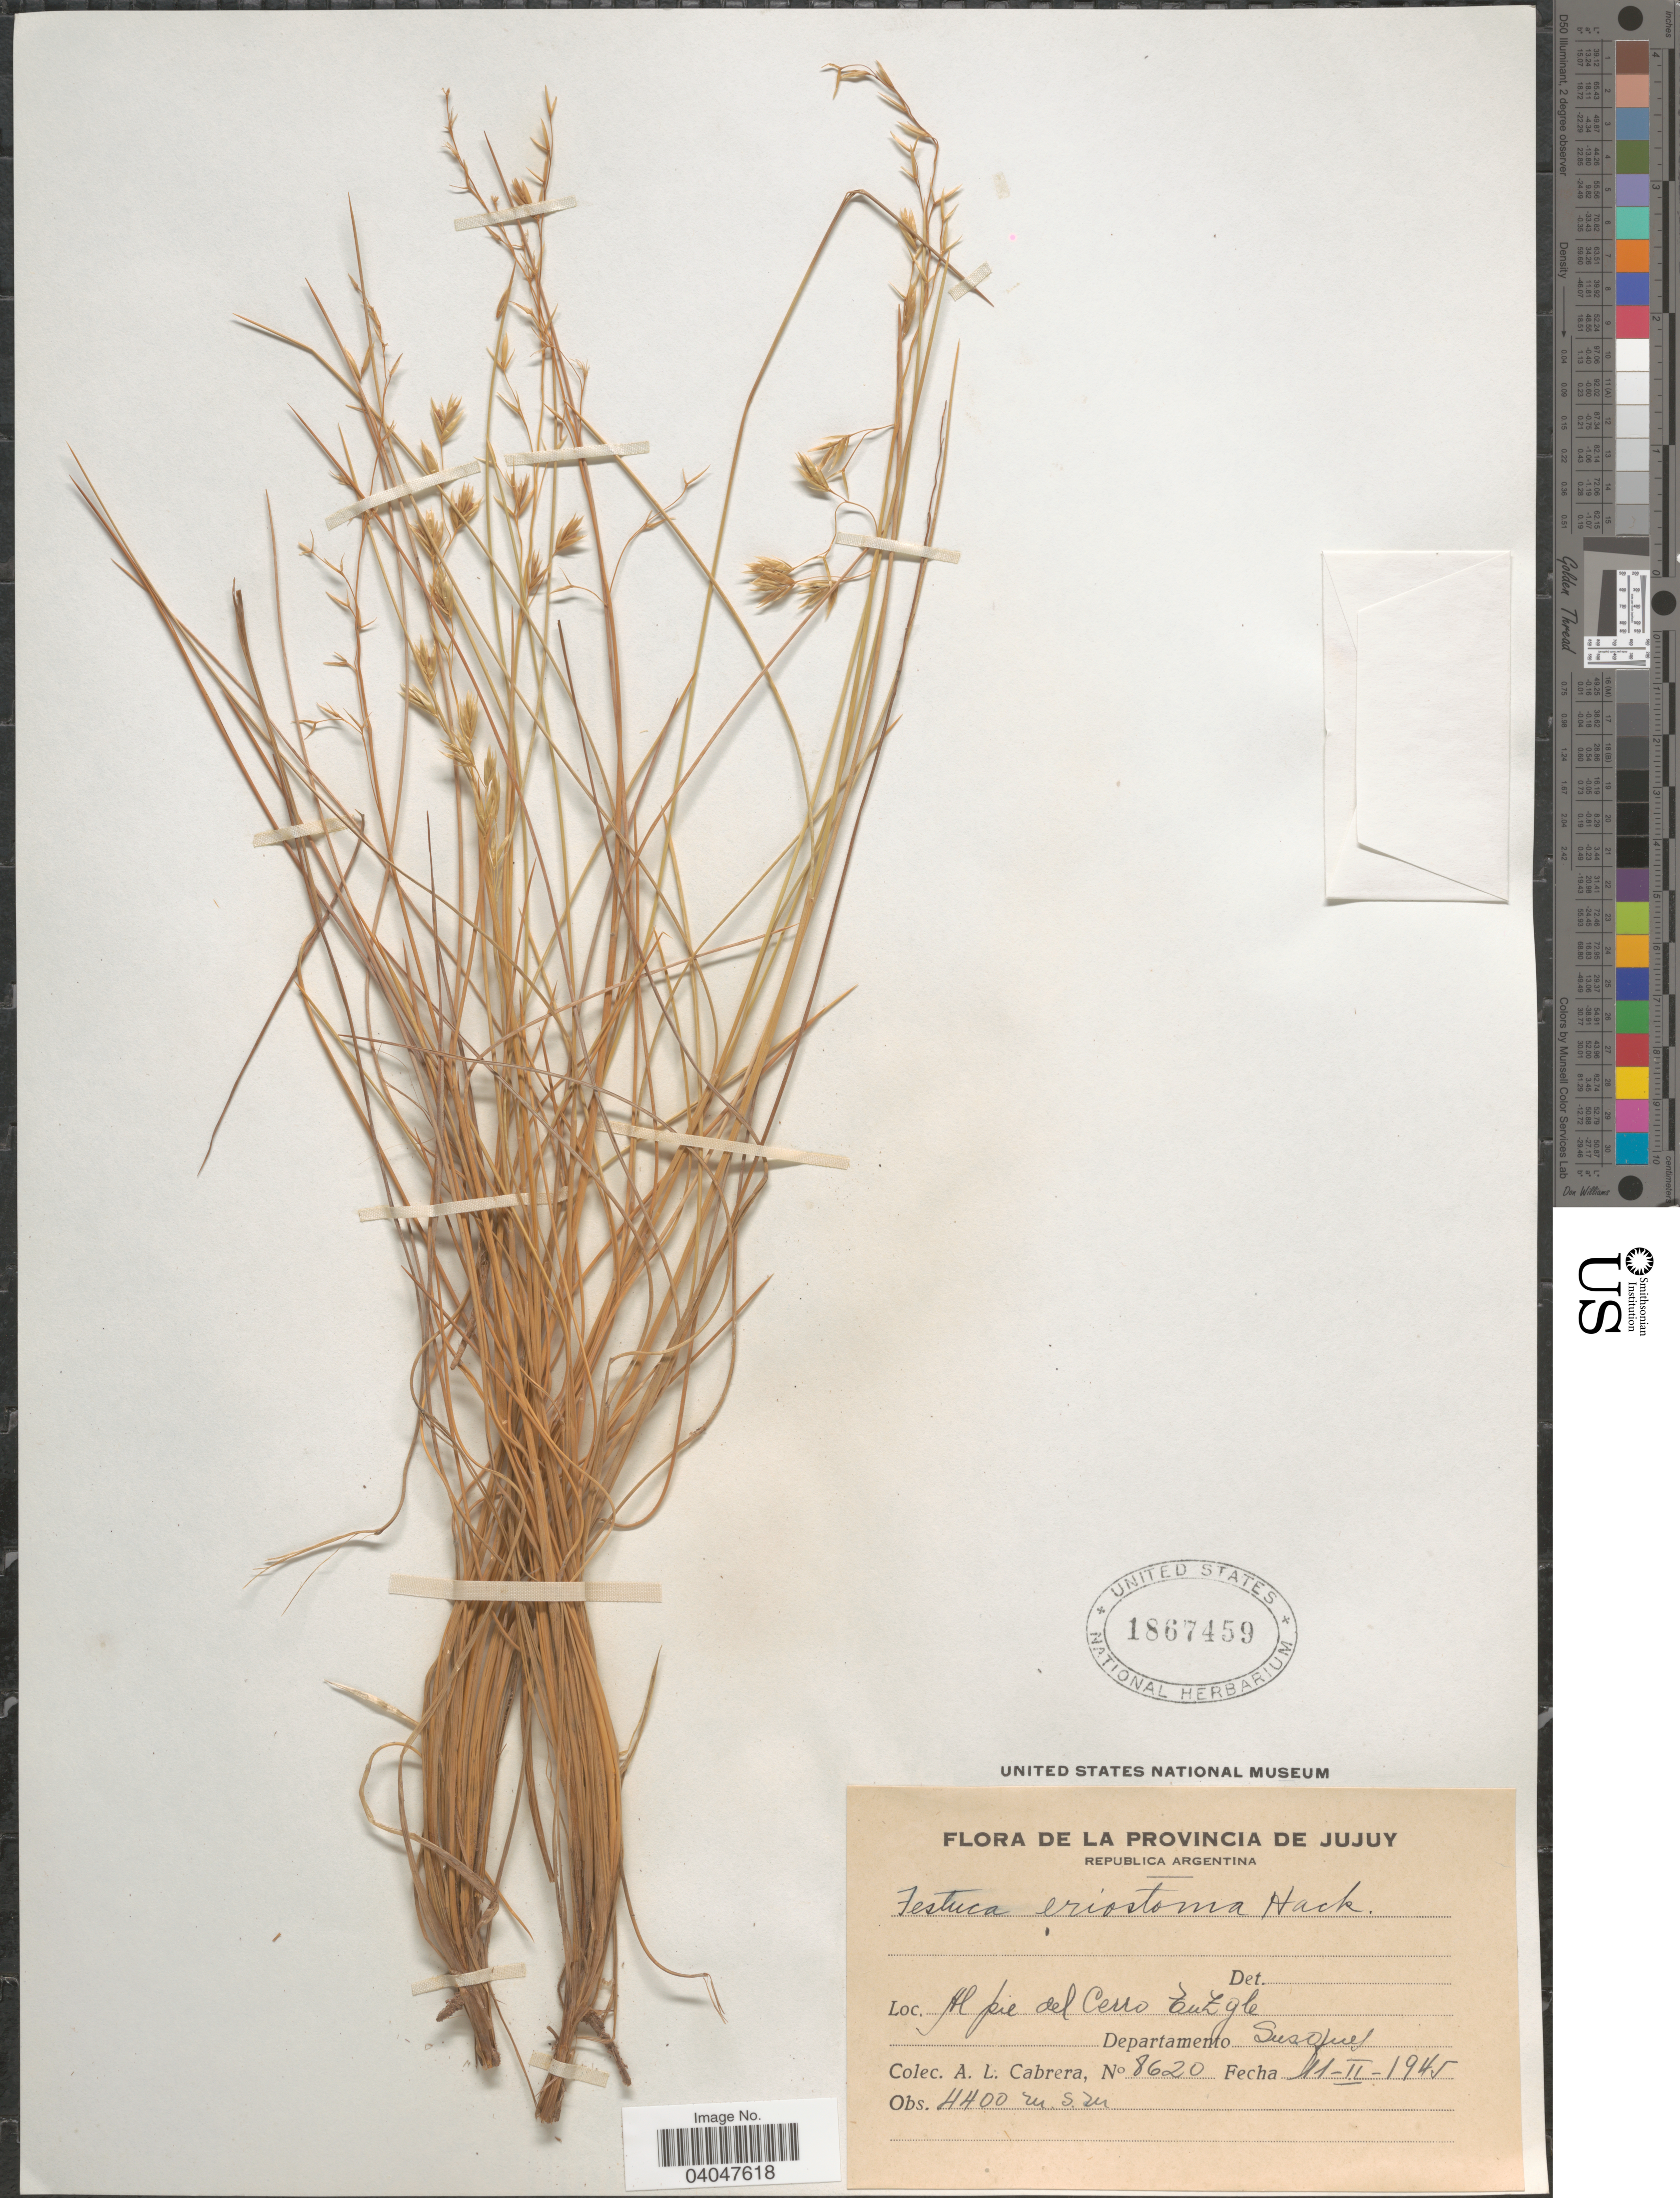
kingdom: Plantae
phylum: Tracheophyta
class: Liliopsida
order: Poales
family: Poaceae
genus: Festuca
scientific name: Festuca eriostoma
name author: Hack.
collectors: A. L. Cabrera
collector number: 8620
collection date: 1945-02-11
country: Argentina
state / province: Jujuy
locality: Republica Argentina. Al pie del Cerro Tuzgle. Departamento Susques.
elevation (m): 4400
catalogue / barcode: US 1867459